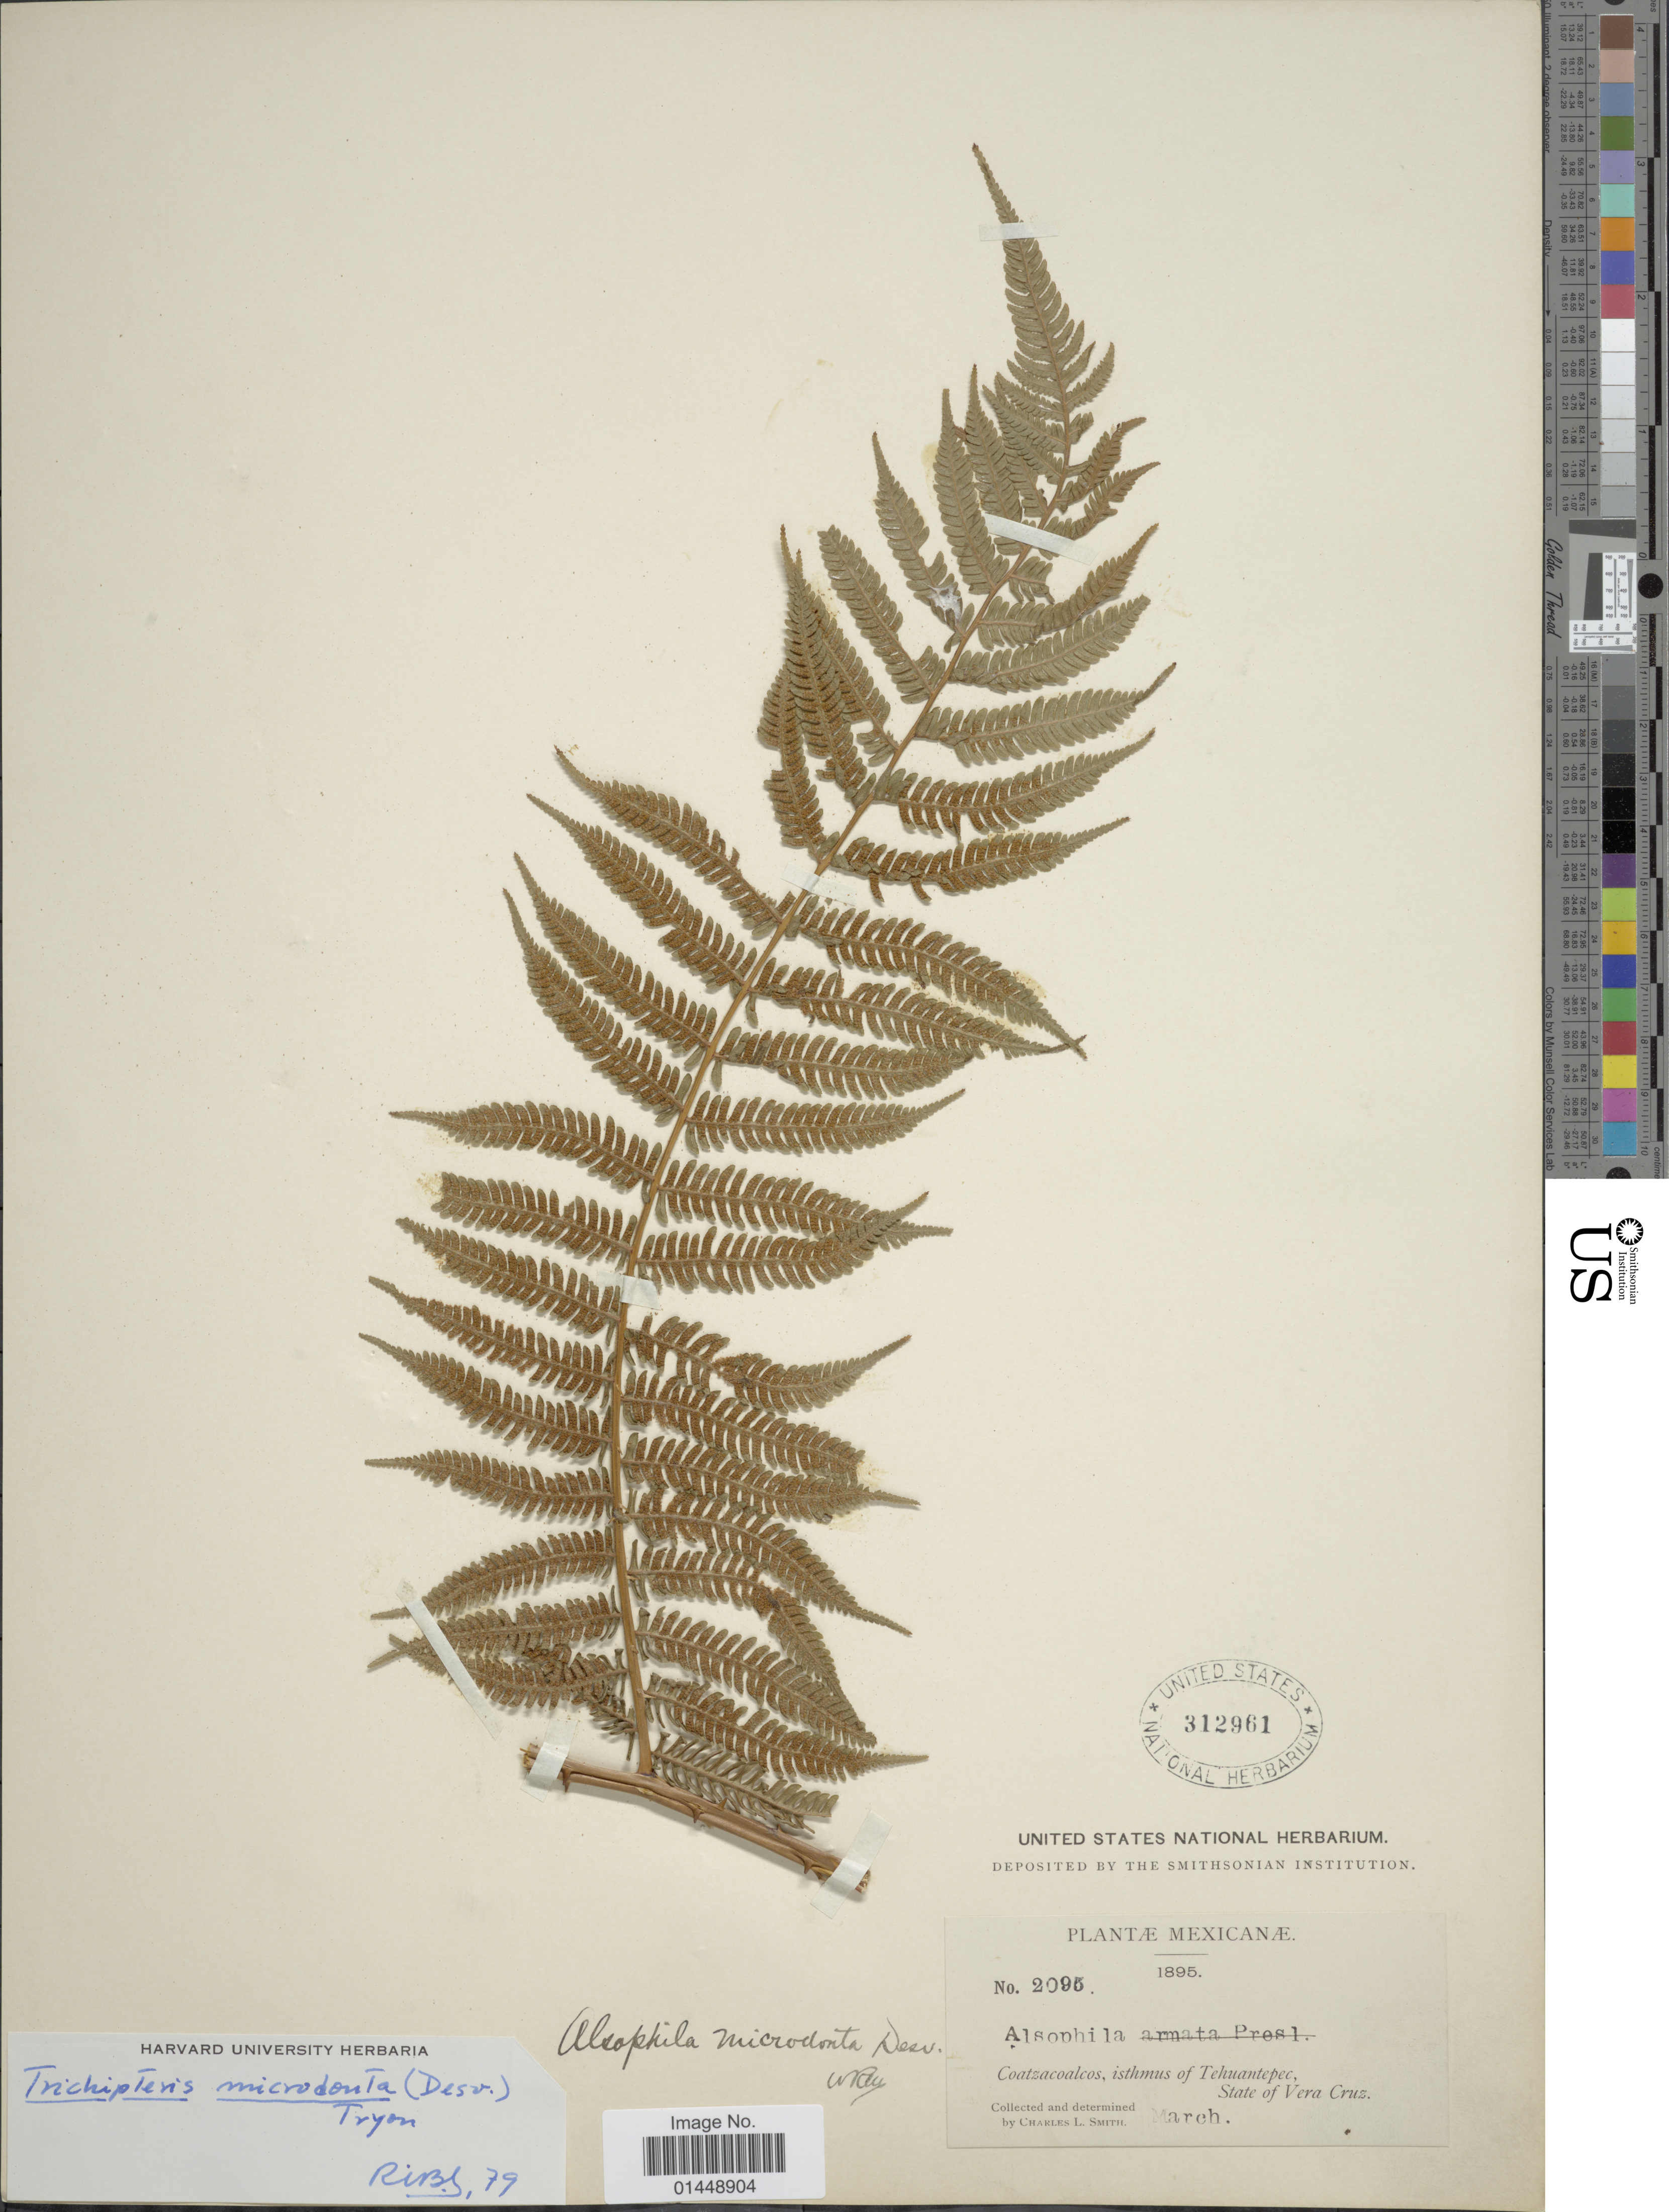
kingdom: Plantae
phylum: Tracheophyta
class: Polypodiopsida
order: Cyatheales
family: Cyatheaceae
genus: Cyathea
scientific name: Cyathea microdonta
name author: (Desv.) Domin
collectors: C. L. Smith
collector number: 2095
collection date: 1895-03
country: Mexico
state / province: Veracruz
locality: Coatzacoalcos, isthmus of Tehuantepec, State of Vera Cruz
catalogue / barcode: US 312961